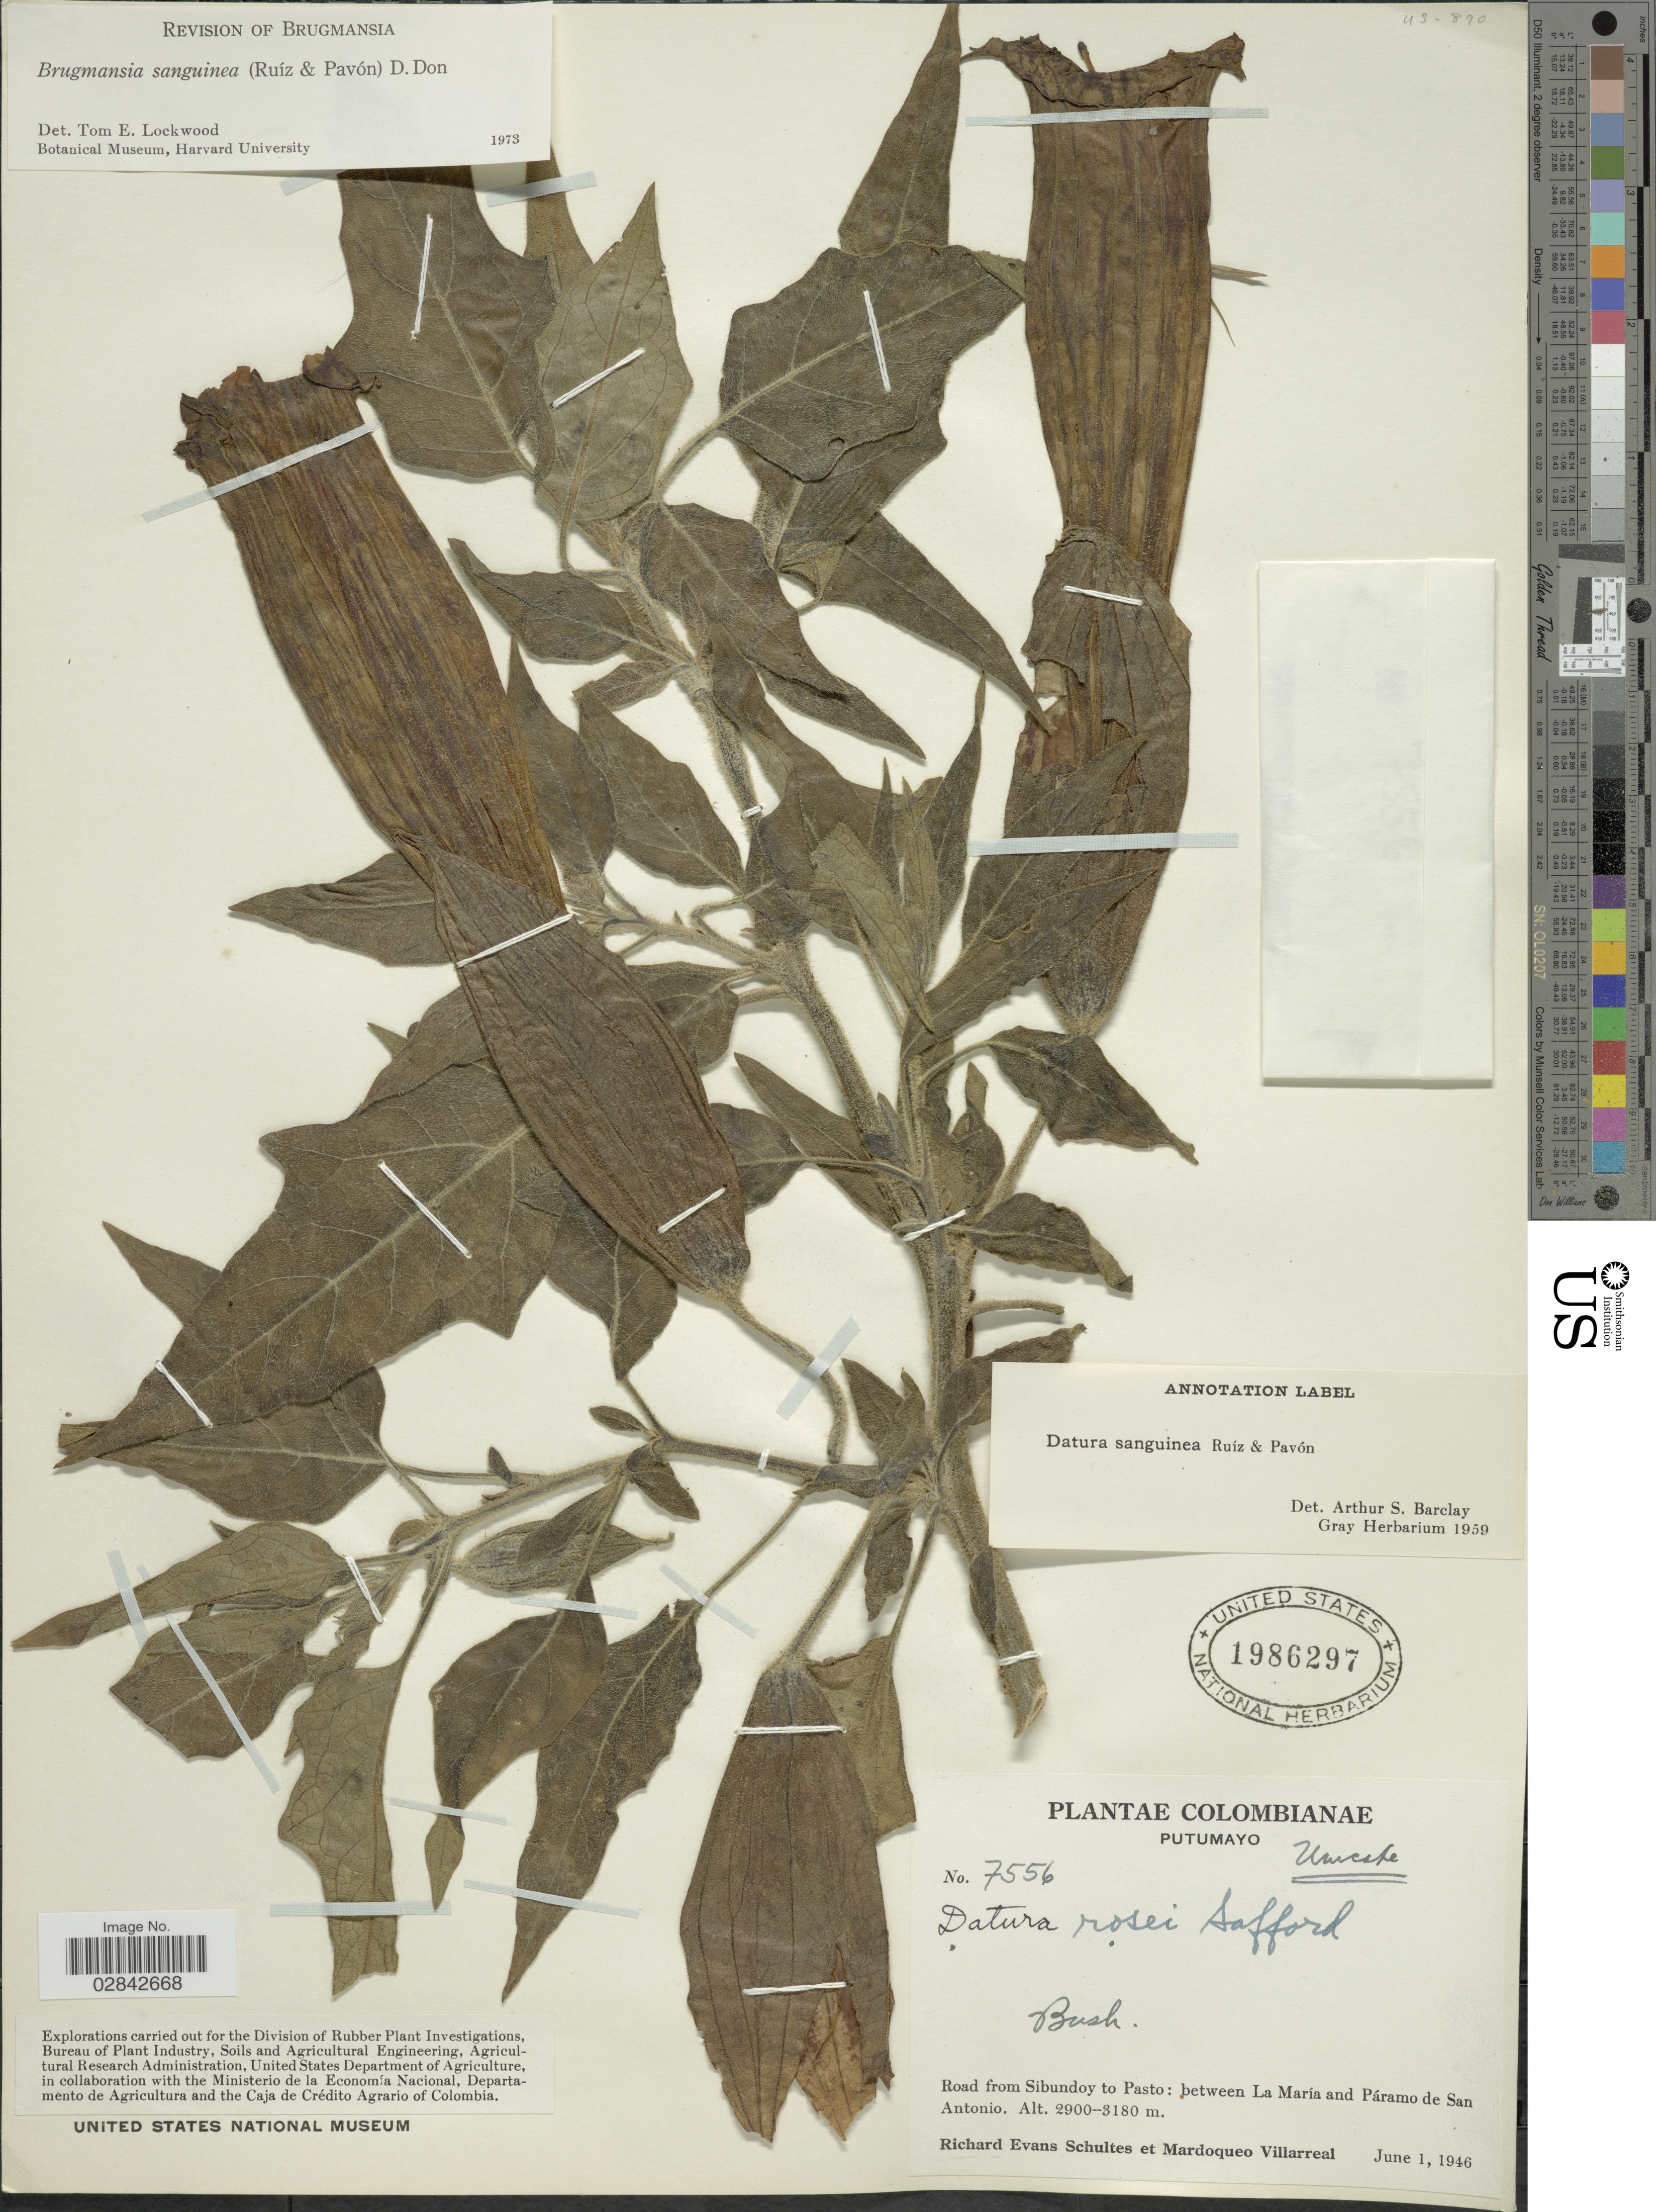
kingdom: Plantae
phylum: Tracheophyta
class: Magnoliopsida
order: Solanales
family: Solanaceae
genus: Brugmansia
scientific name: Brugmansia sanguinea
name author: (Ruiz & Pav.) D. Don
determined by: Lockwood, T. E.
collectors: R. E. Schultes & M. Villarreal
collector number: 7556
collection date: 1946-06-01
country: Colombia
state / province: Putumayo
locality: Road from Sibundoy to Pasto: between La María and Páramo de San Antonio.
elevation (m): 2900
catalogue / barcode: US 1986297